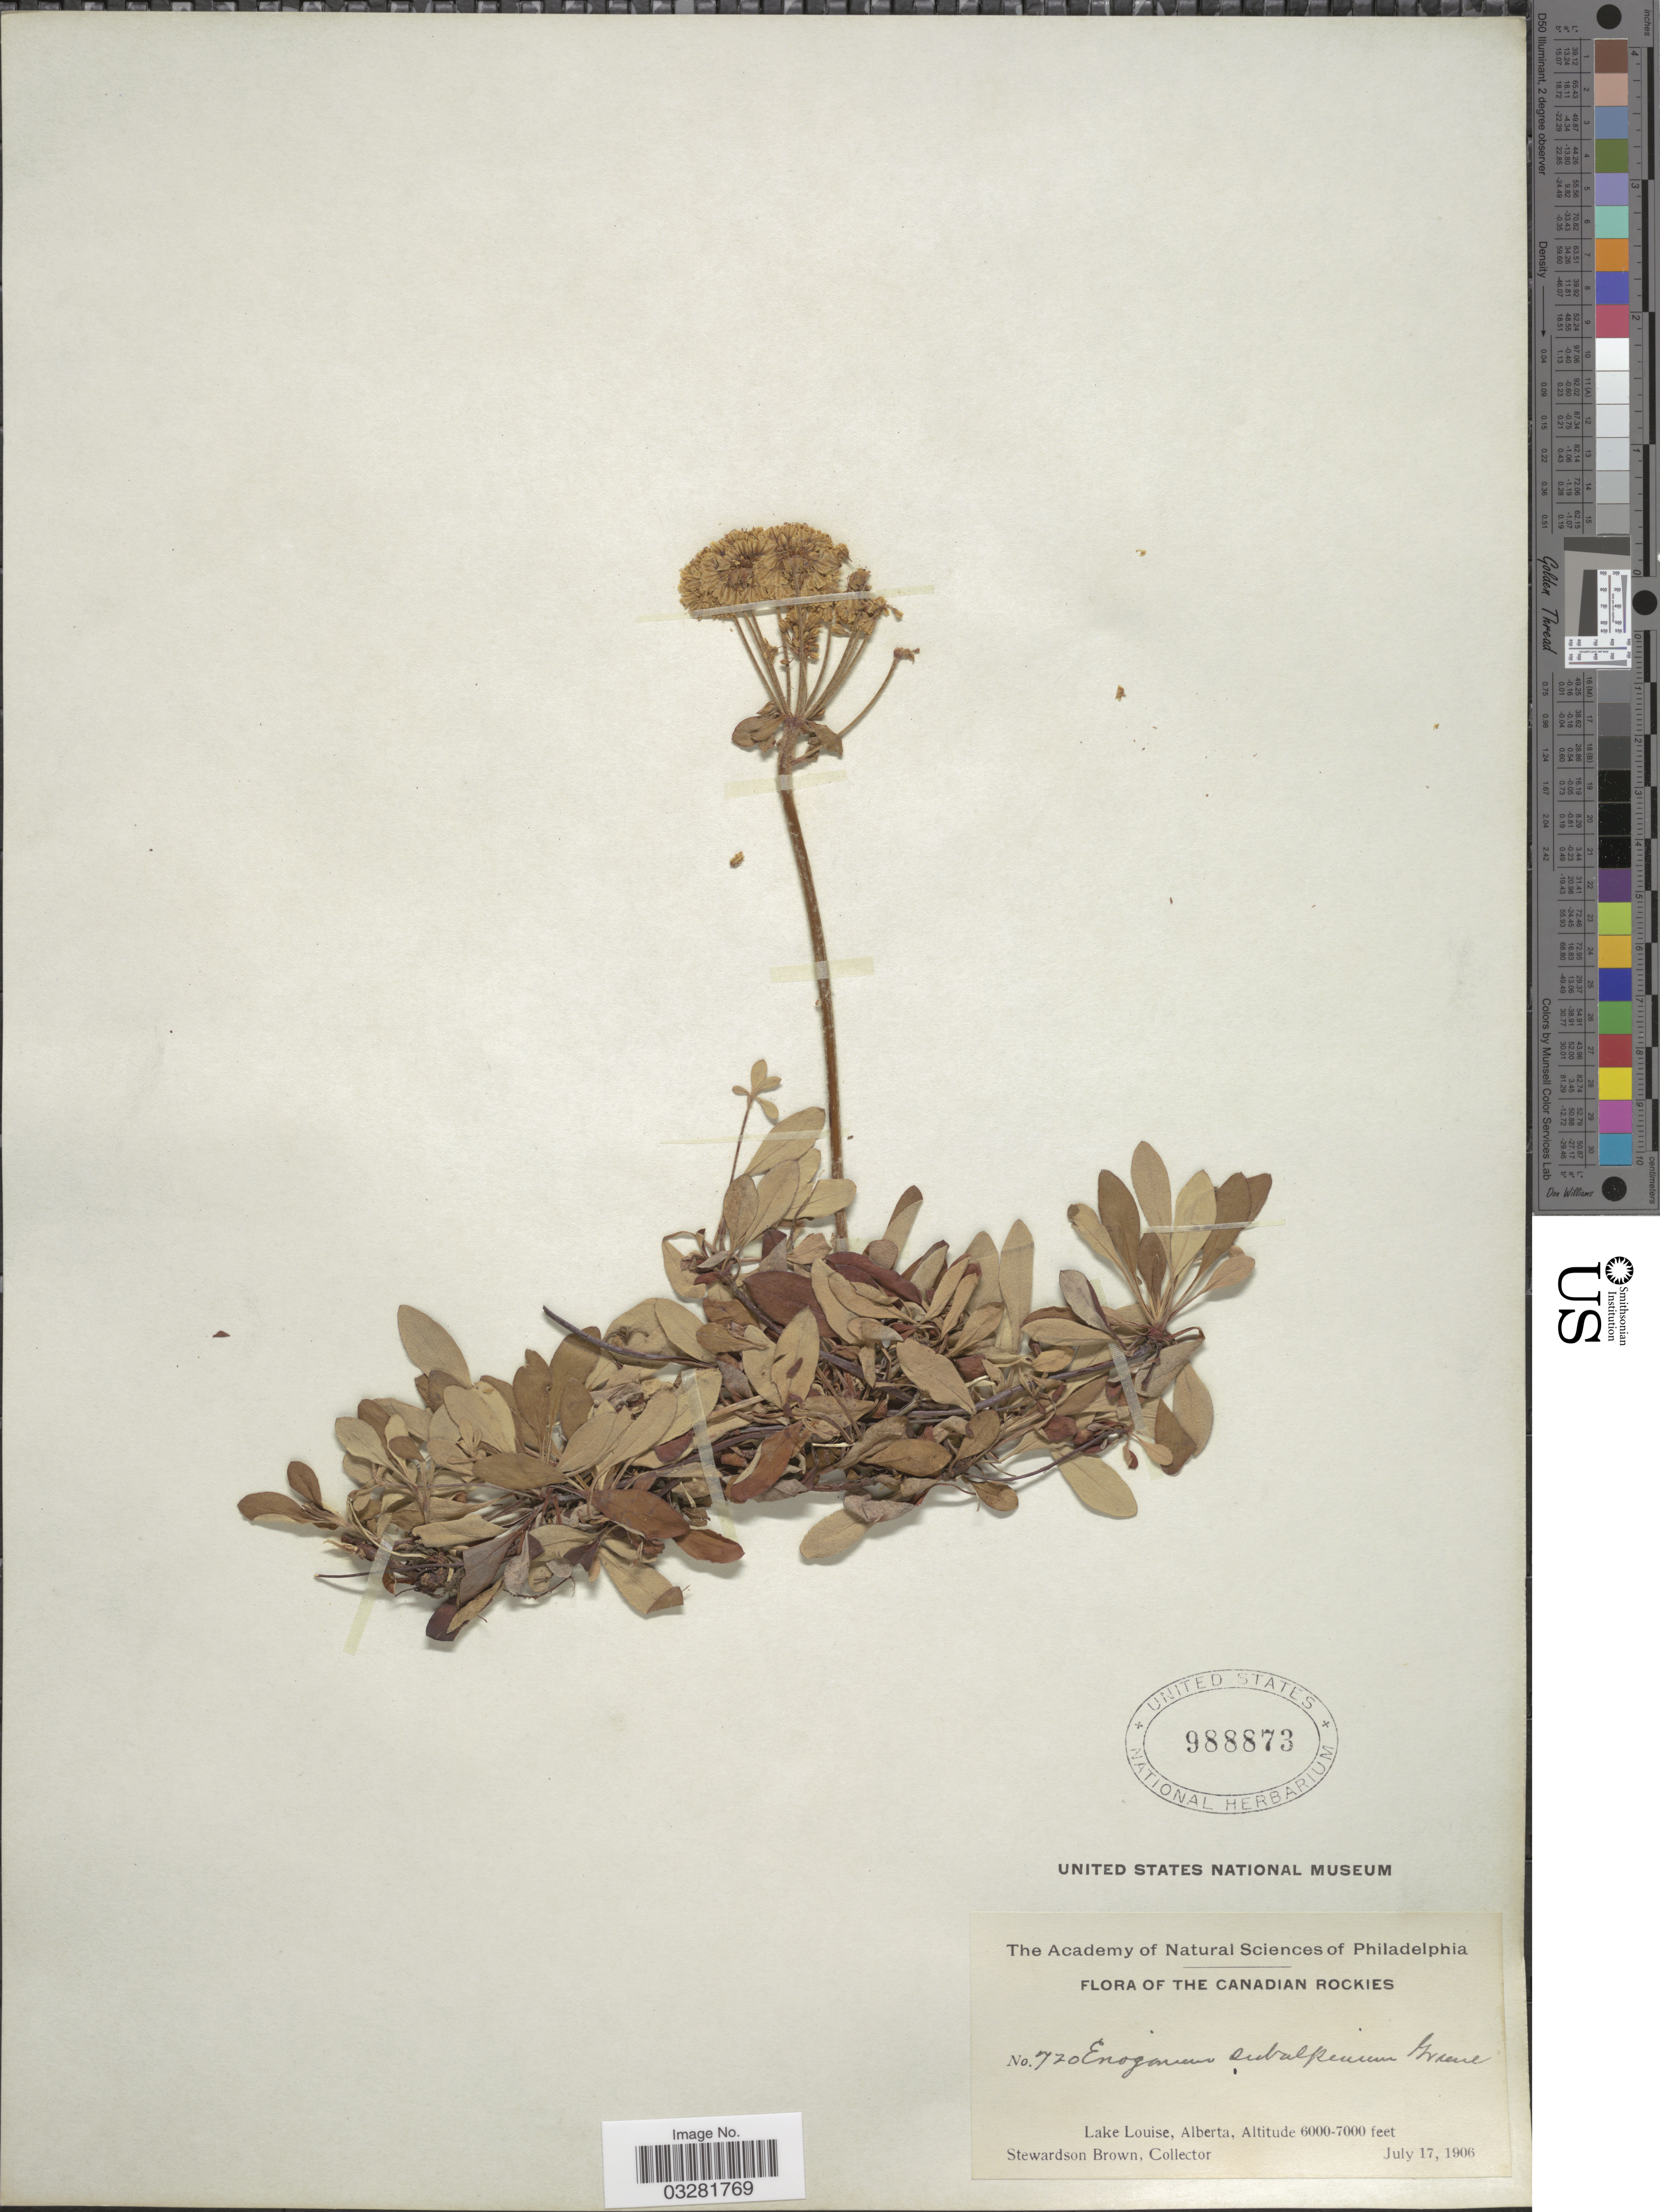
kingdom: Plantae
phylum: Tracheophyta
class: Magnoliopsida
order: Caryophyllales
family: Polygonaceae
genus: Eriogonum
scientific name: Eriogonum umbellatum var. subalpinum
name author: M.E. Jones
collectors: S. Brown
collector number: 720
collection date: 1906-07-17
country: Canada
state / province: Alberta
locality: The Canadian Rockies. Lake Louise.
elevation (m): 1829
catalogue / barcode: US 988873